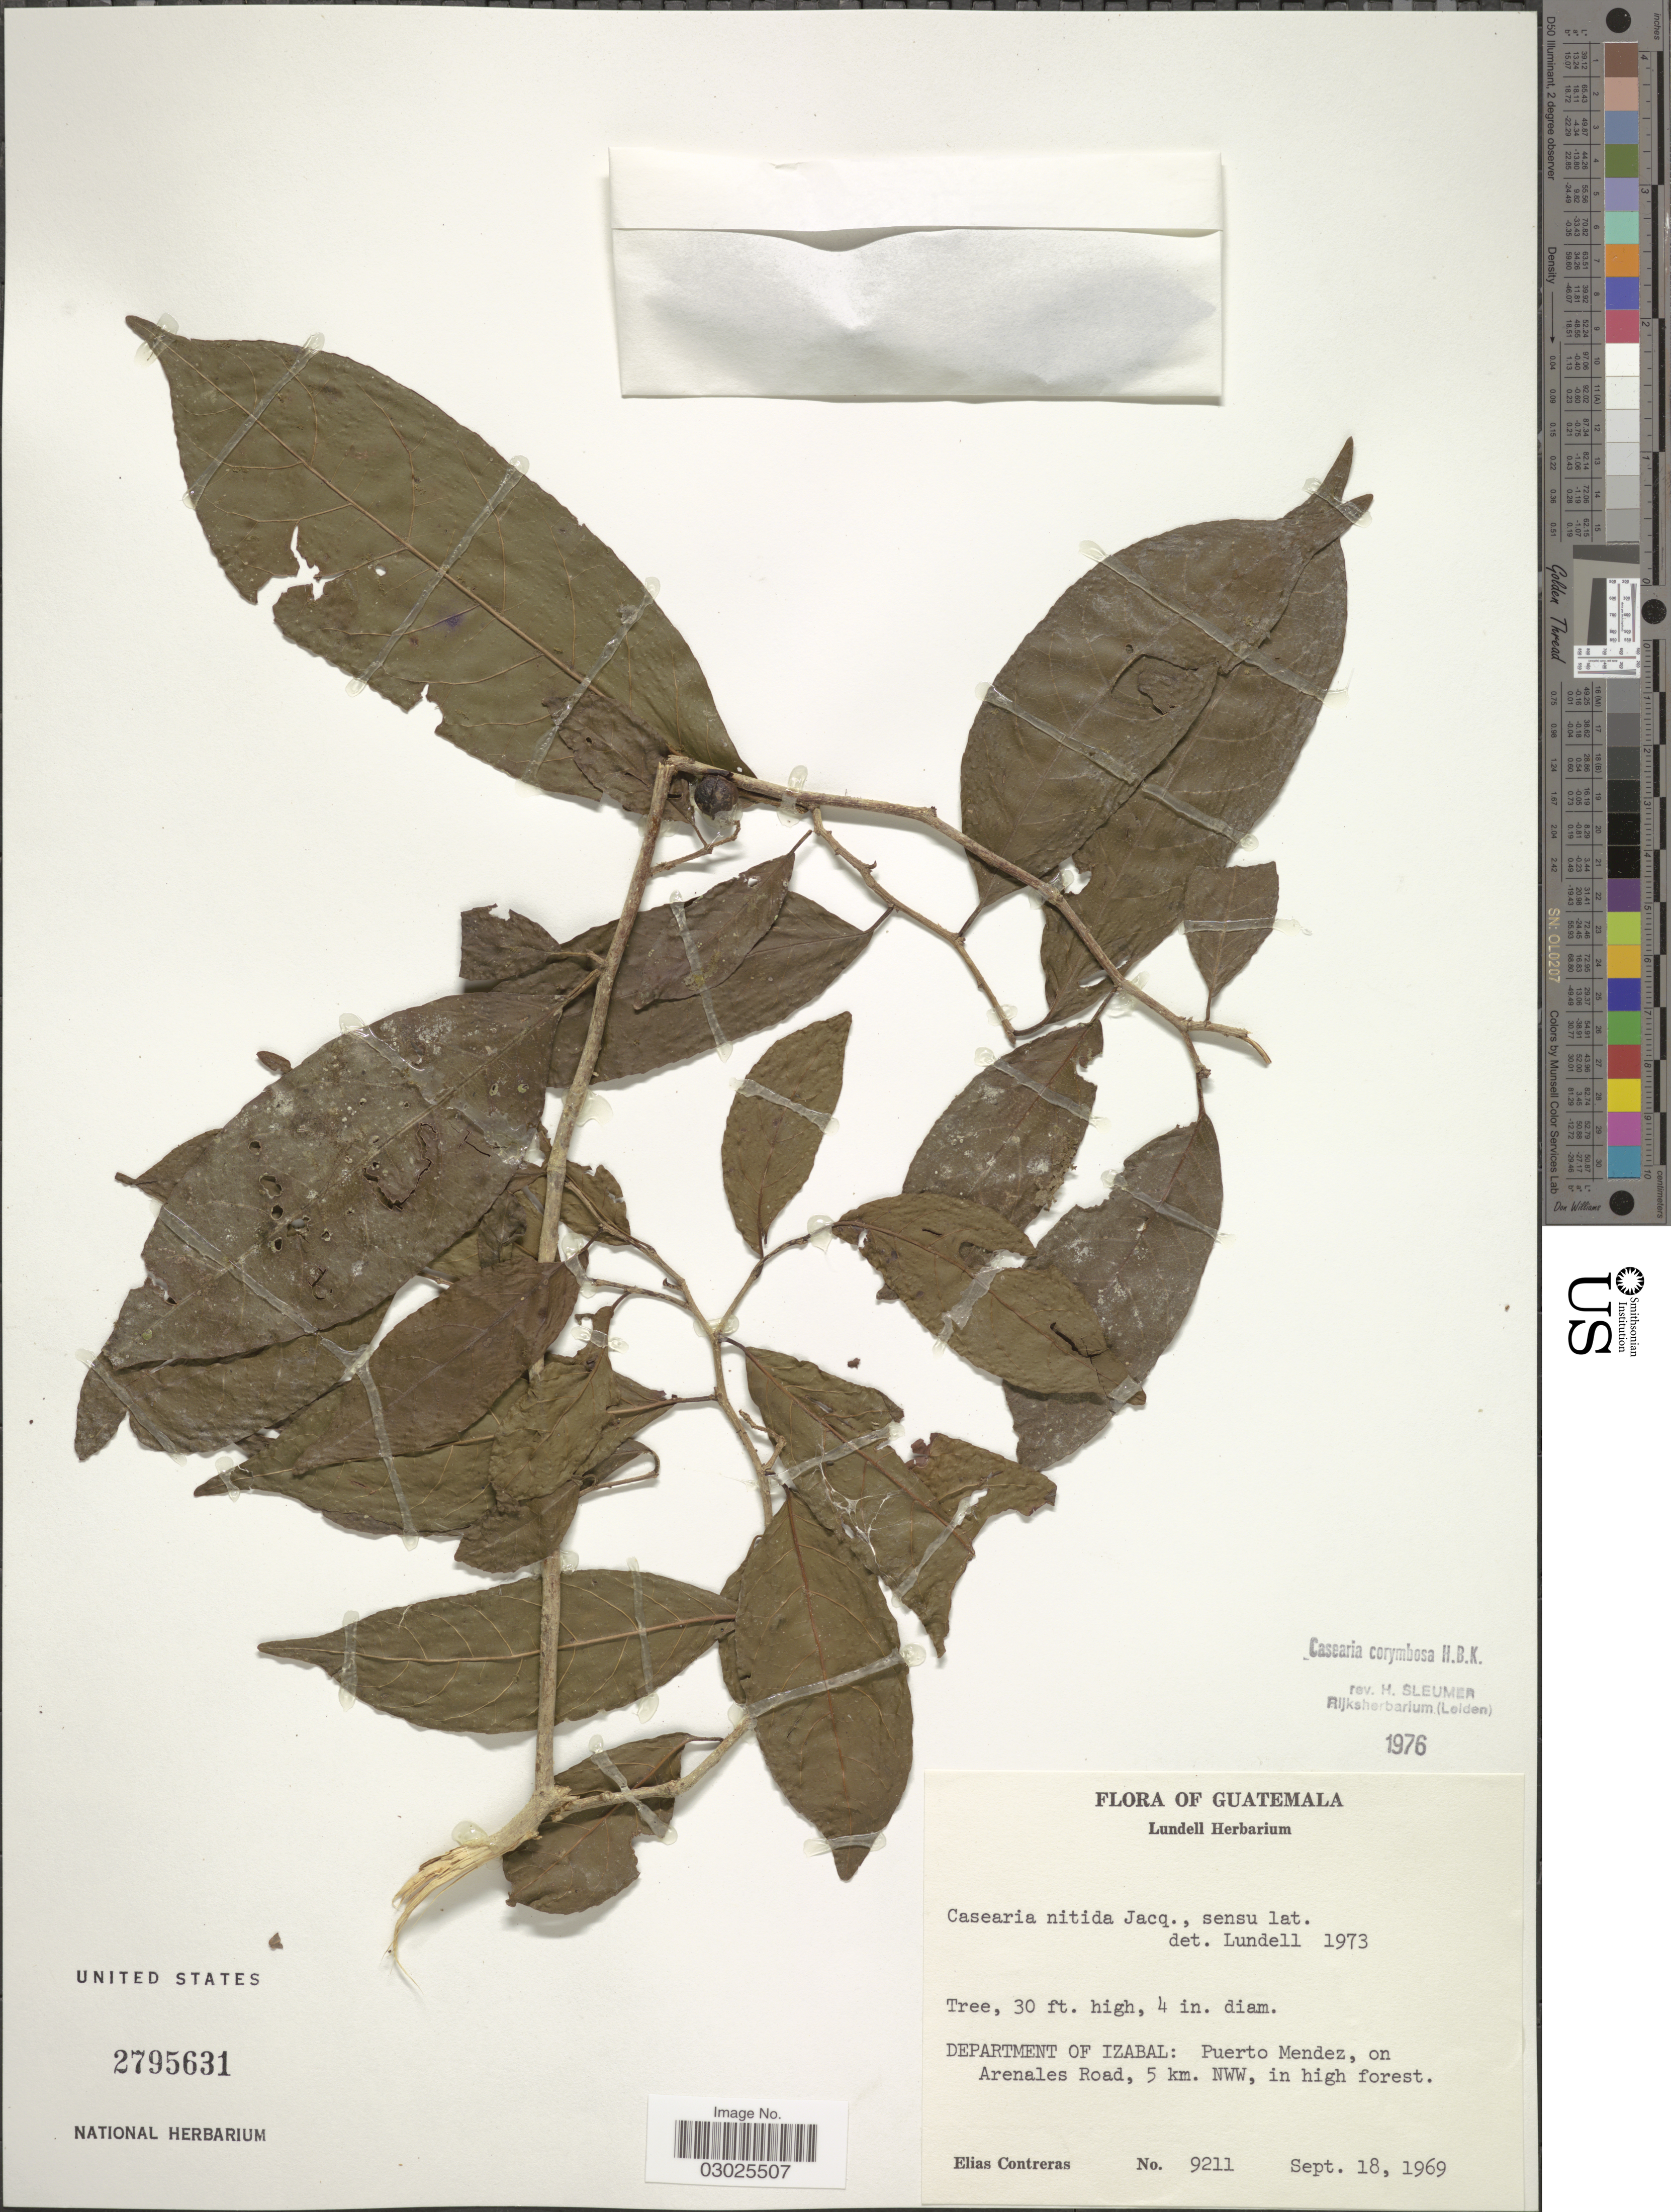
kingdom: Plantae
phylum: Tracheophyta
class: Magnoliopsida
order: Malpighiales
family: Salicaceae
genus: Casearia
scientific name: Casearia corymbosa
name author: Kunth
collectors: E. Contreras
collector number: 9211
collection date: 1969-09-18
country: Guatemala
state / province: Izabal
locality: Department of Izabal: Puerto Mendez, on Arenales Road, 5 km. NNW, in high forest.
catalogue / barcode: US 2795631